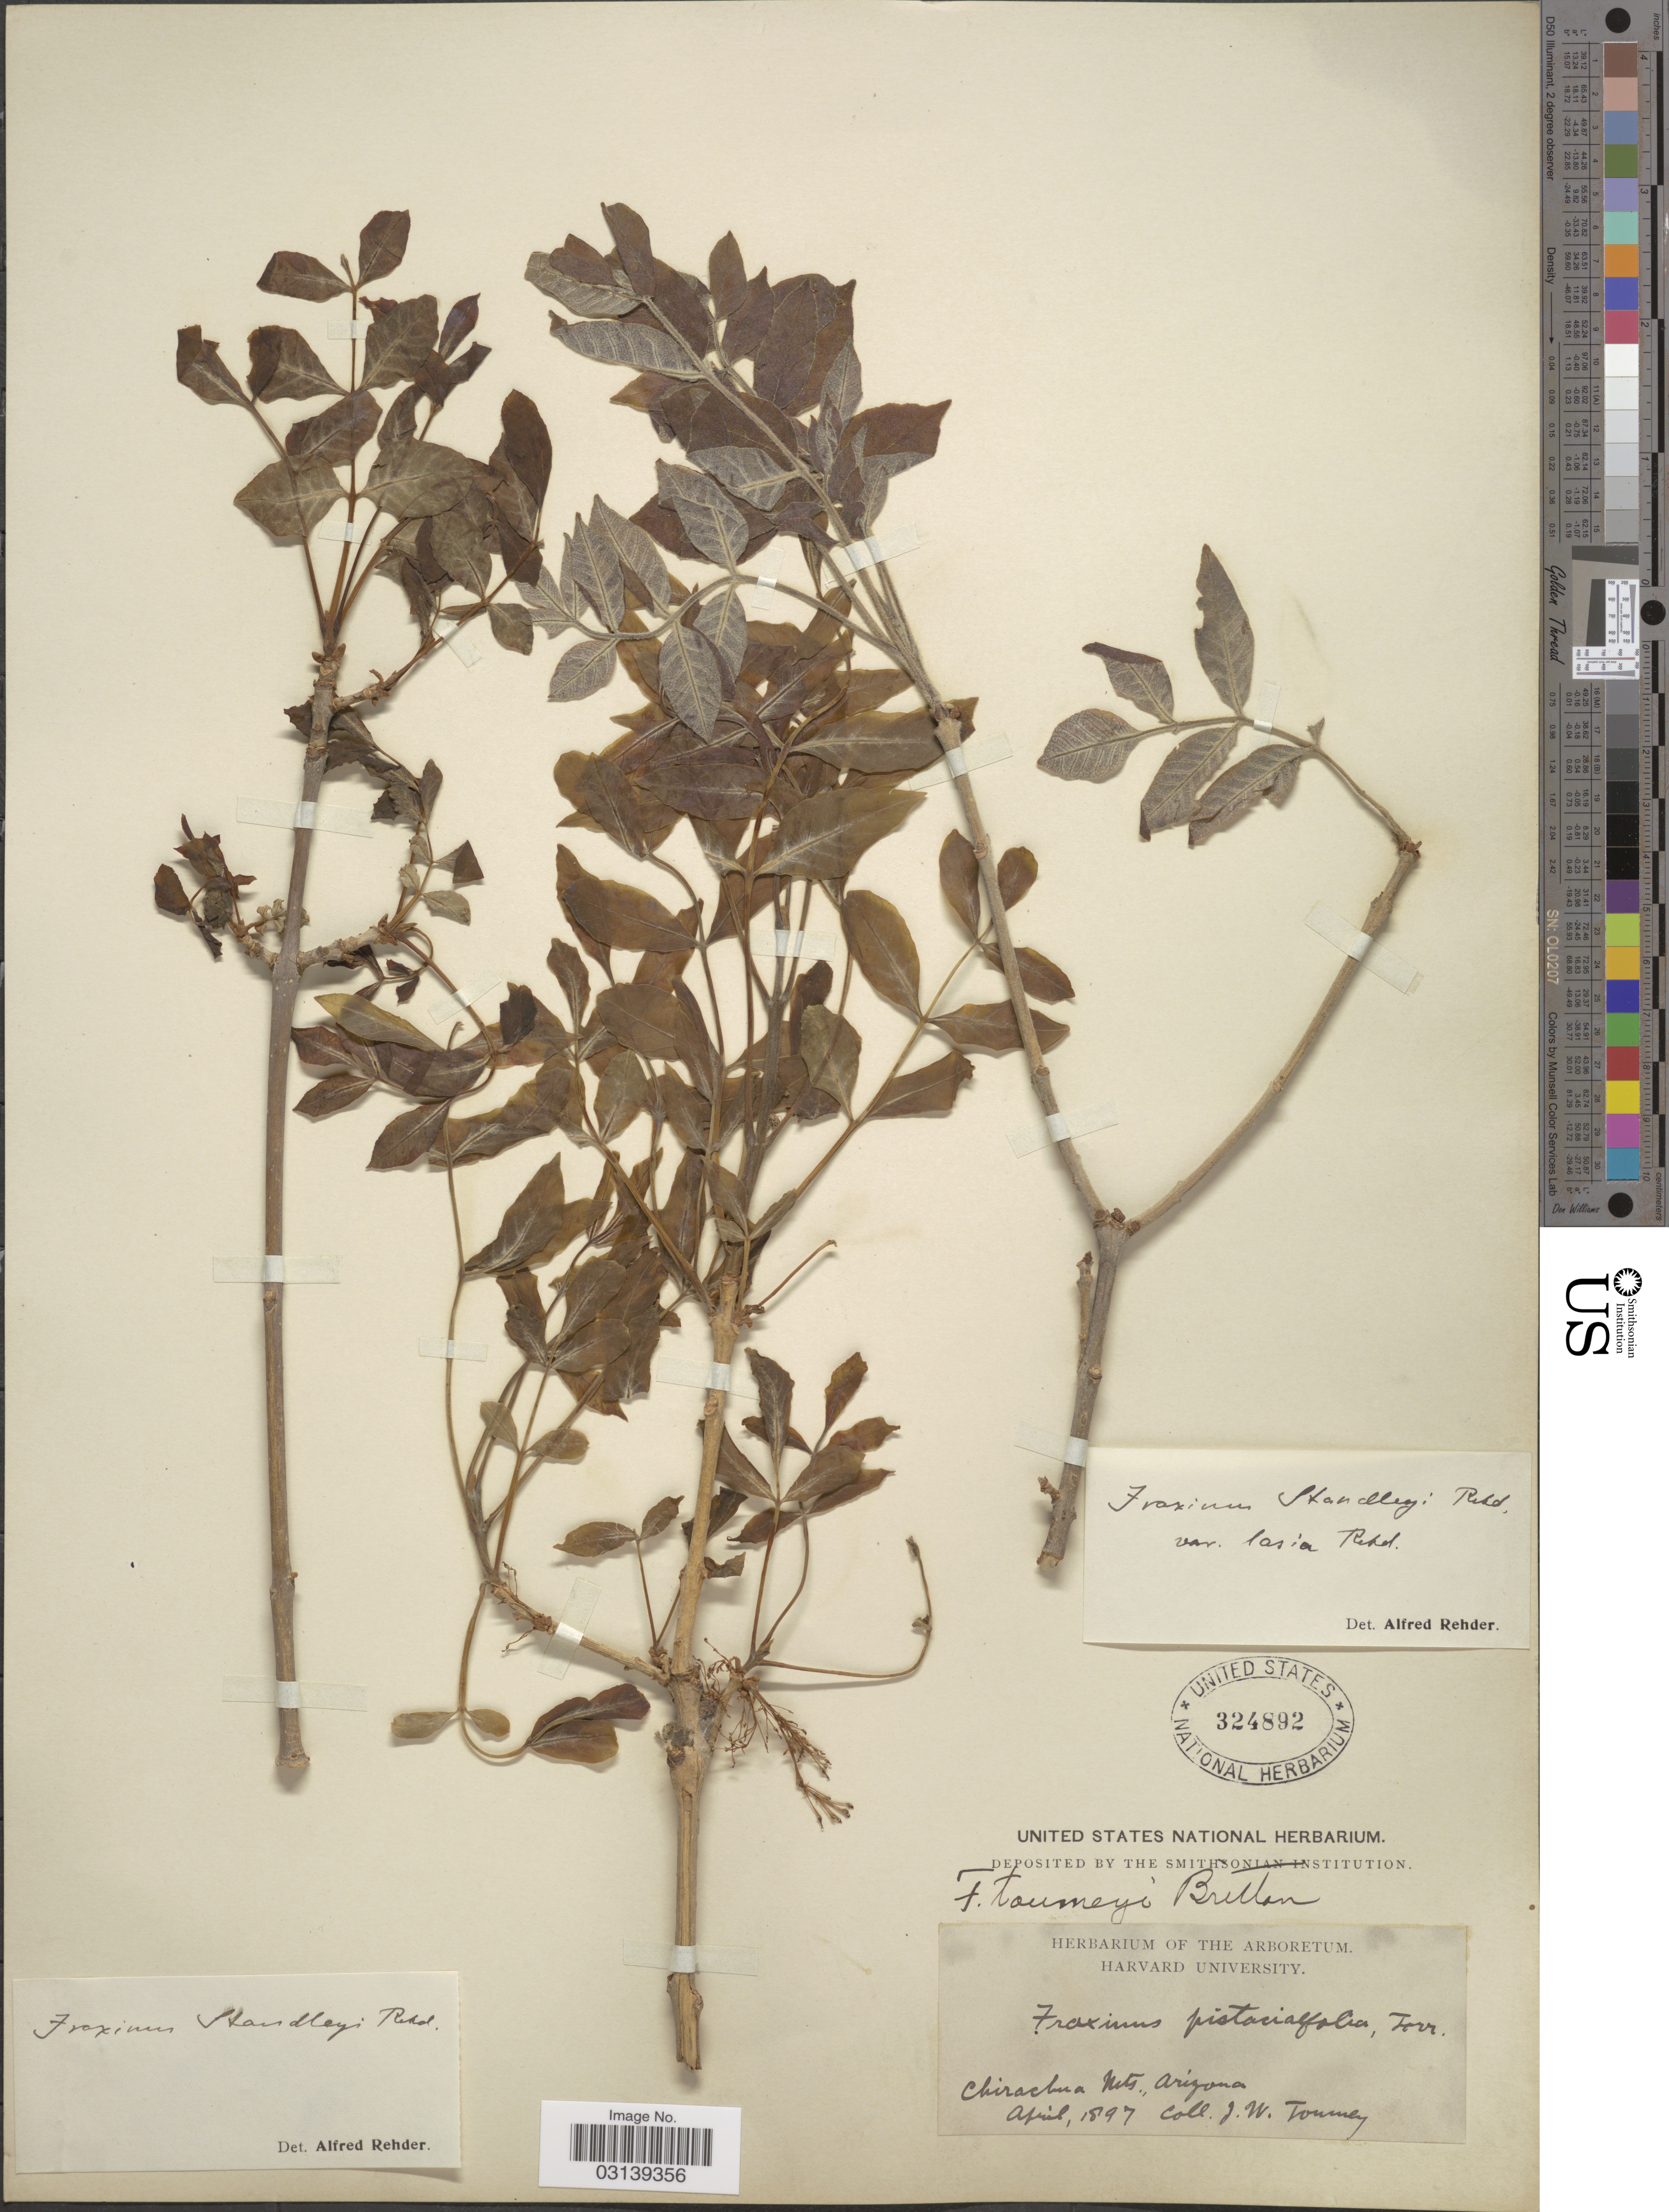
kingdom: Plantae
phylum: Tracheophyta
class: Magnoliopsida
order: Lamiales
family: Oleaceae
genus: Fraxinus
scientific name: Fraxinus velutina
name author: Torr.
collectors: J. W. Toumey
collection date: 1897-04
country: United States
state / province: Arizona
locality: Chirachua Mts.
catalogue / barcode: US 324892